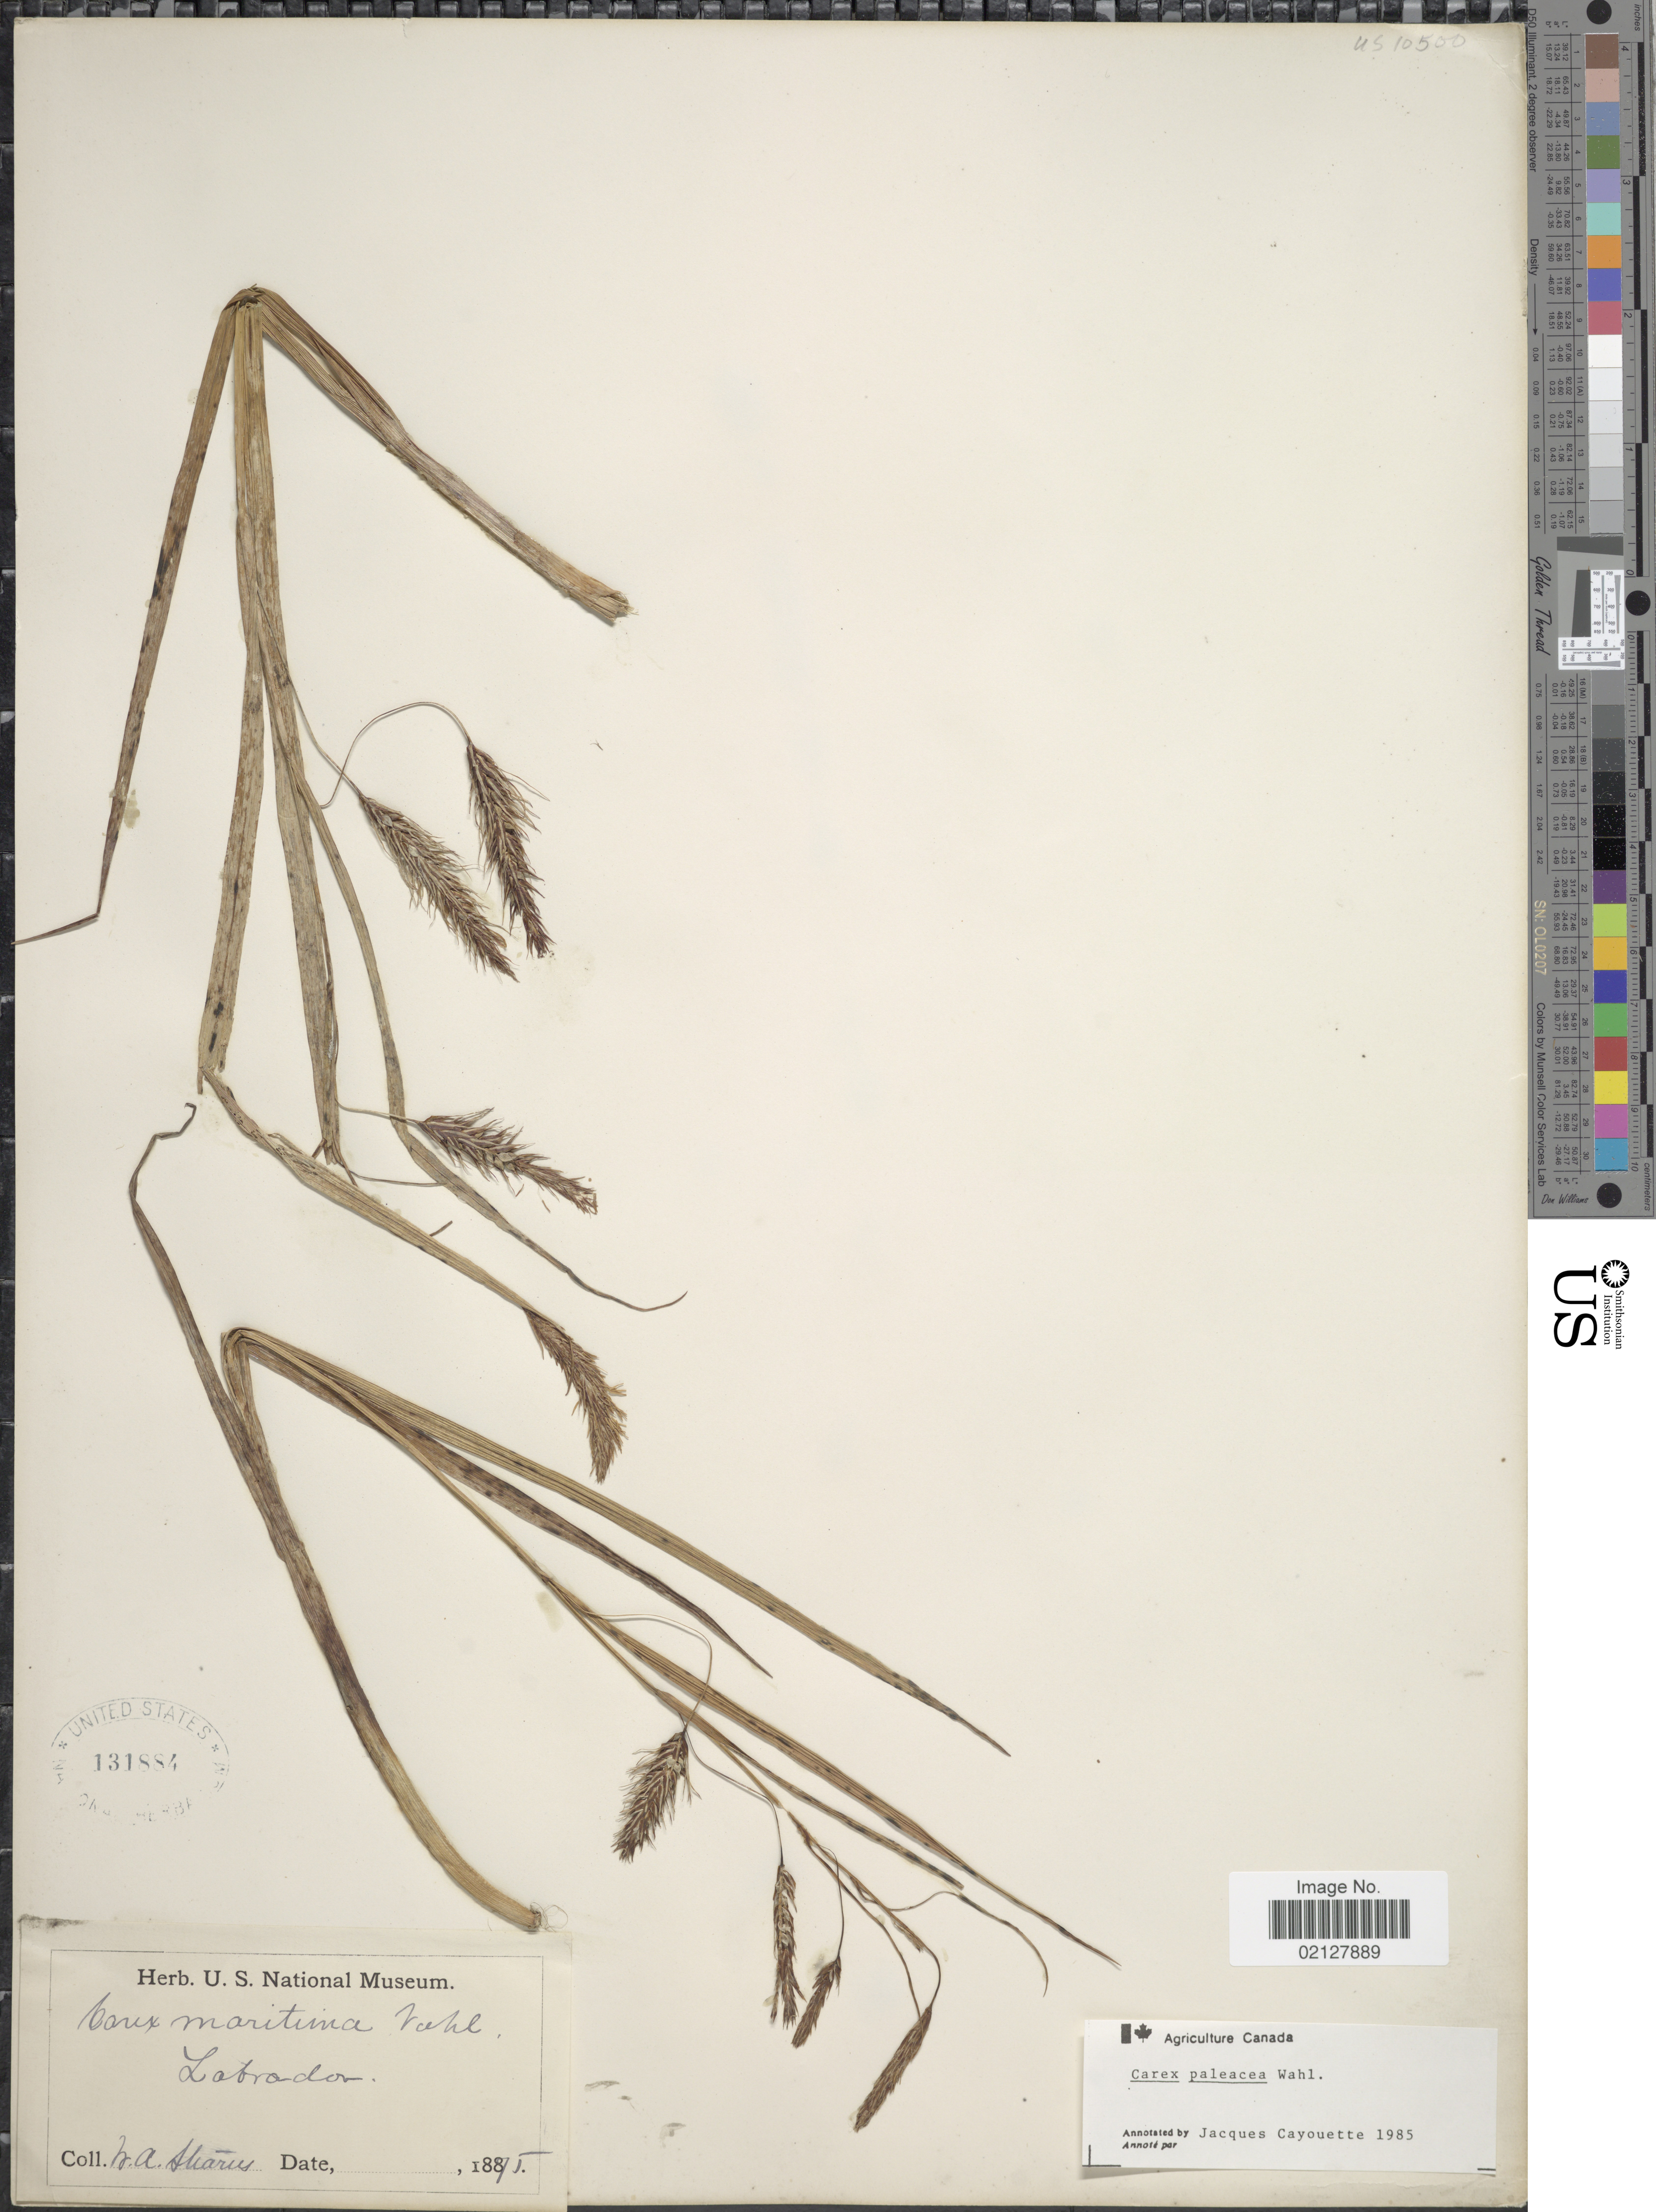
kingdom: Plantae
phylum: Tracheophyta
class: Liliopsida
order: Poales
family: Cyperaceae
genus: Carex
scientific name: Carex paleacea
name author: Schreb. ex Wahlenb.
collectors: W. Sharus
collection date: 1875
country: Canada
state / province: Newfoundland and Labrador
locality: Labrador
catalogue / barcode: US 131884